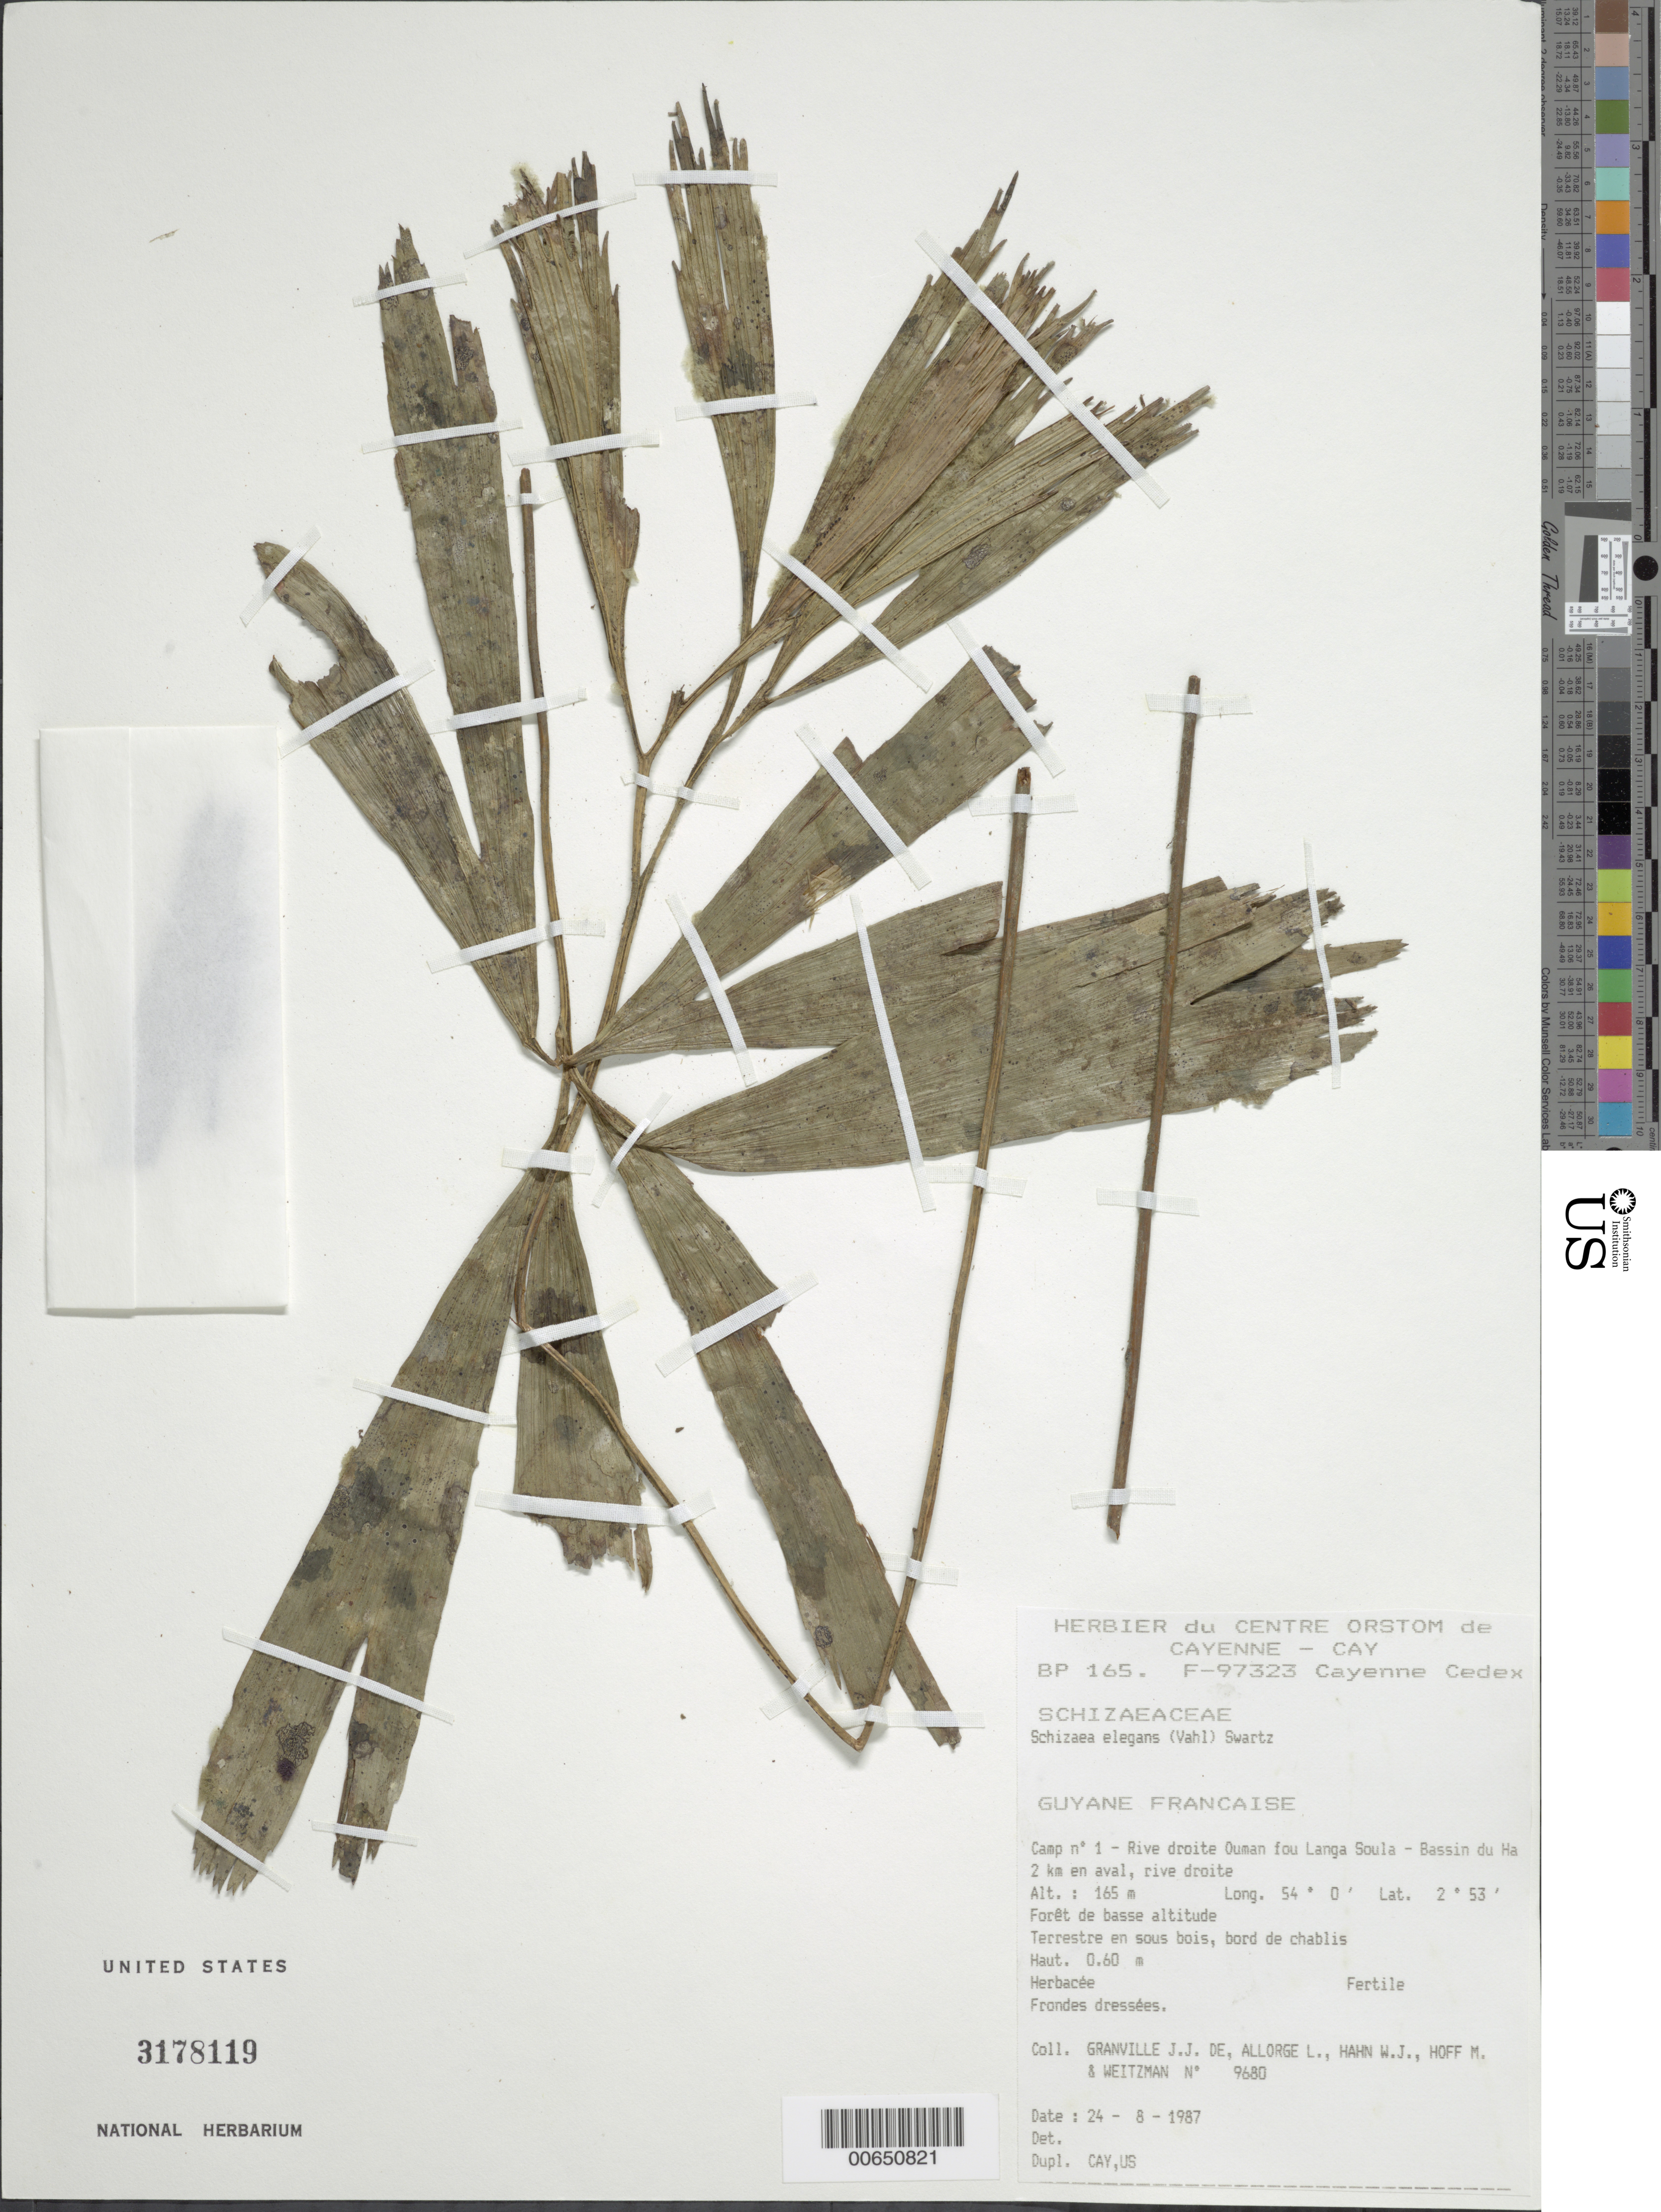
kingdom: Plantae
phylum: Tracheophyta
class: Polypodiopsida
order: Schizaeales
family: Schizaeaceae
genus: Schizaea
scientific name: Schizaea elegans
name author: (Vahl) Sw.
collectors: J.-J. de Granville, L. Allorge, W. J. Hahn, M. Hoff & A. L. Weitzman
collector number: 9680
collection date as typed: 24-Aug-87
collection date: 1987-08-24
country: French Guiana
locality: Ouman fou Langa Soula, Camp #1, Bassin du Haut-Marouini, 2 km en aval, rive droite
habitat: Forêt de basse altitude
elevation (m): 165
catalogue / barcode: US 3178119